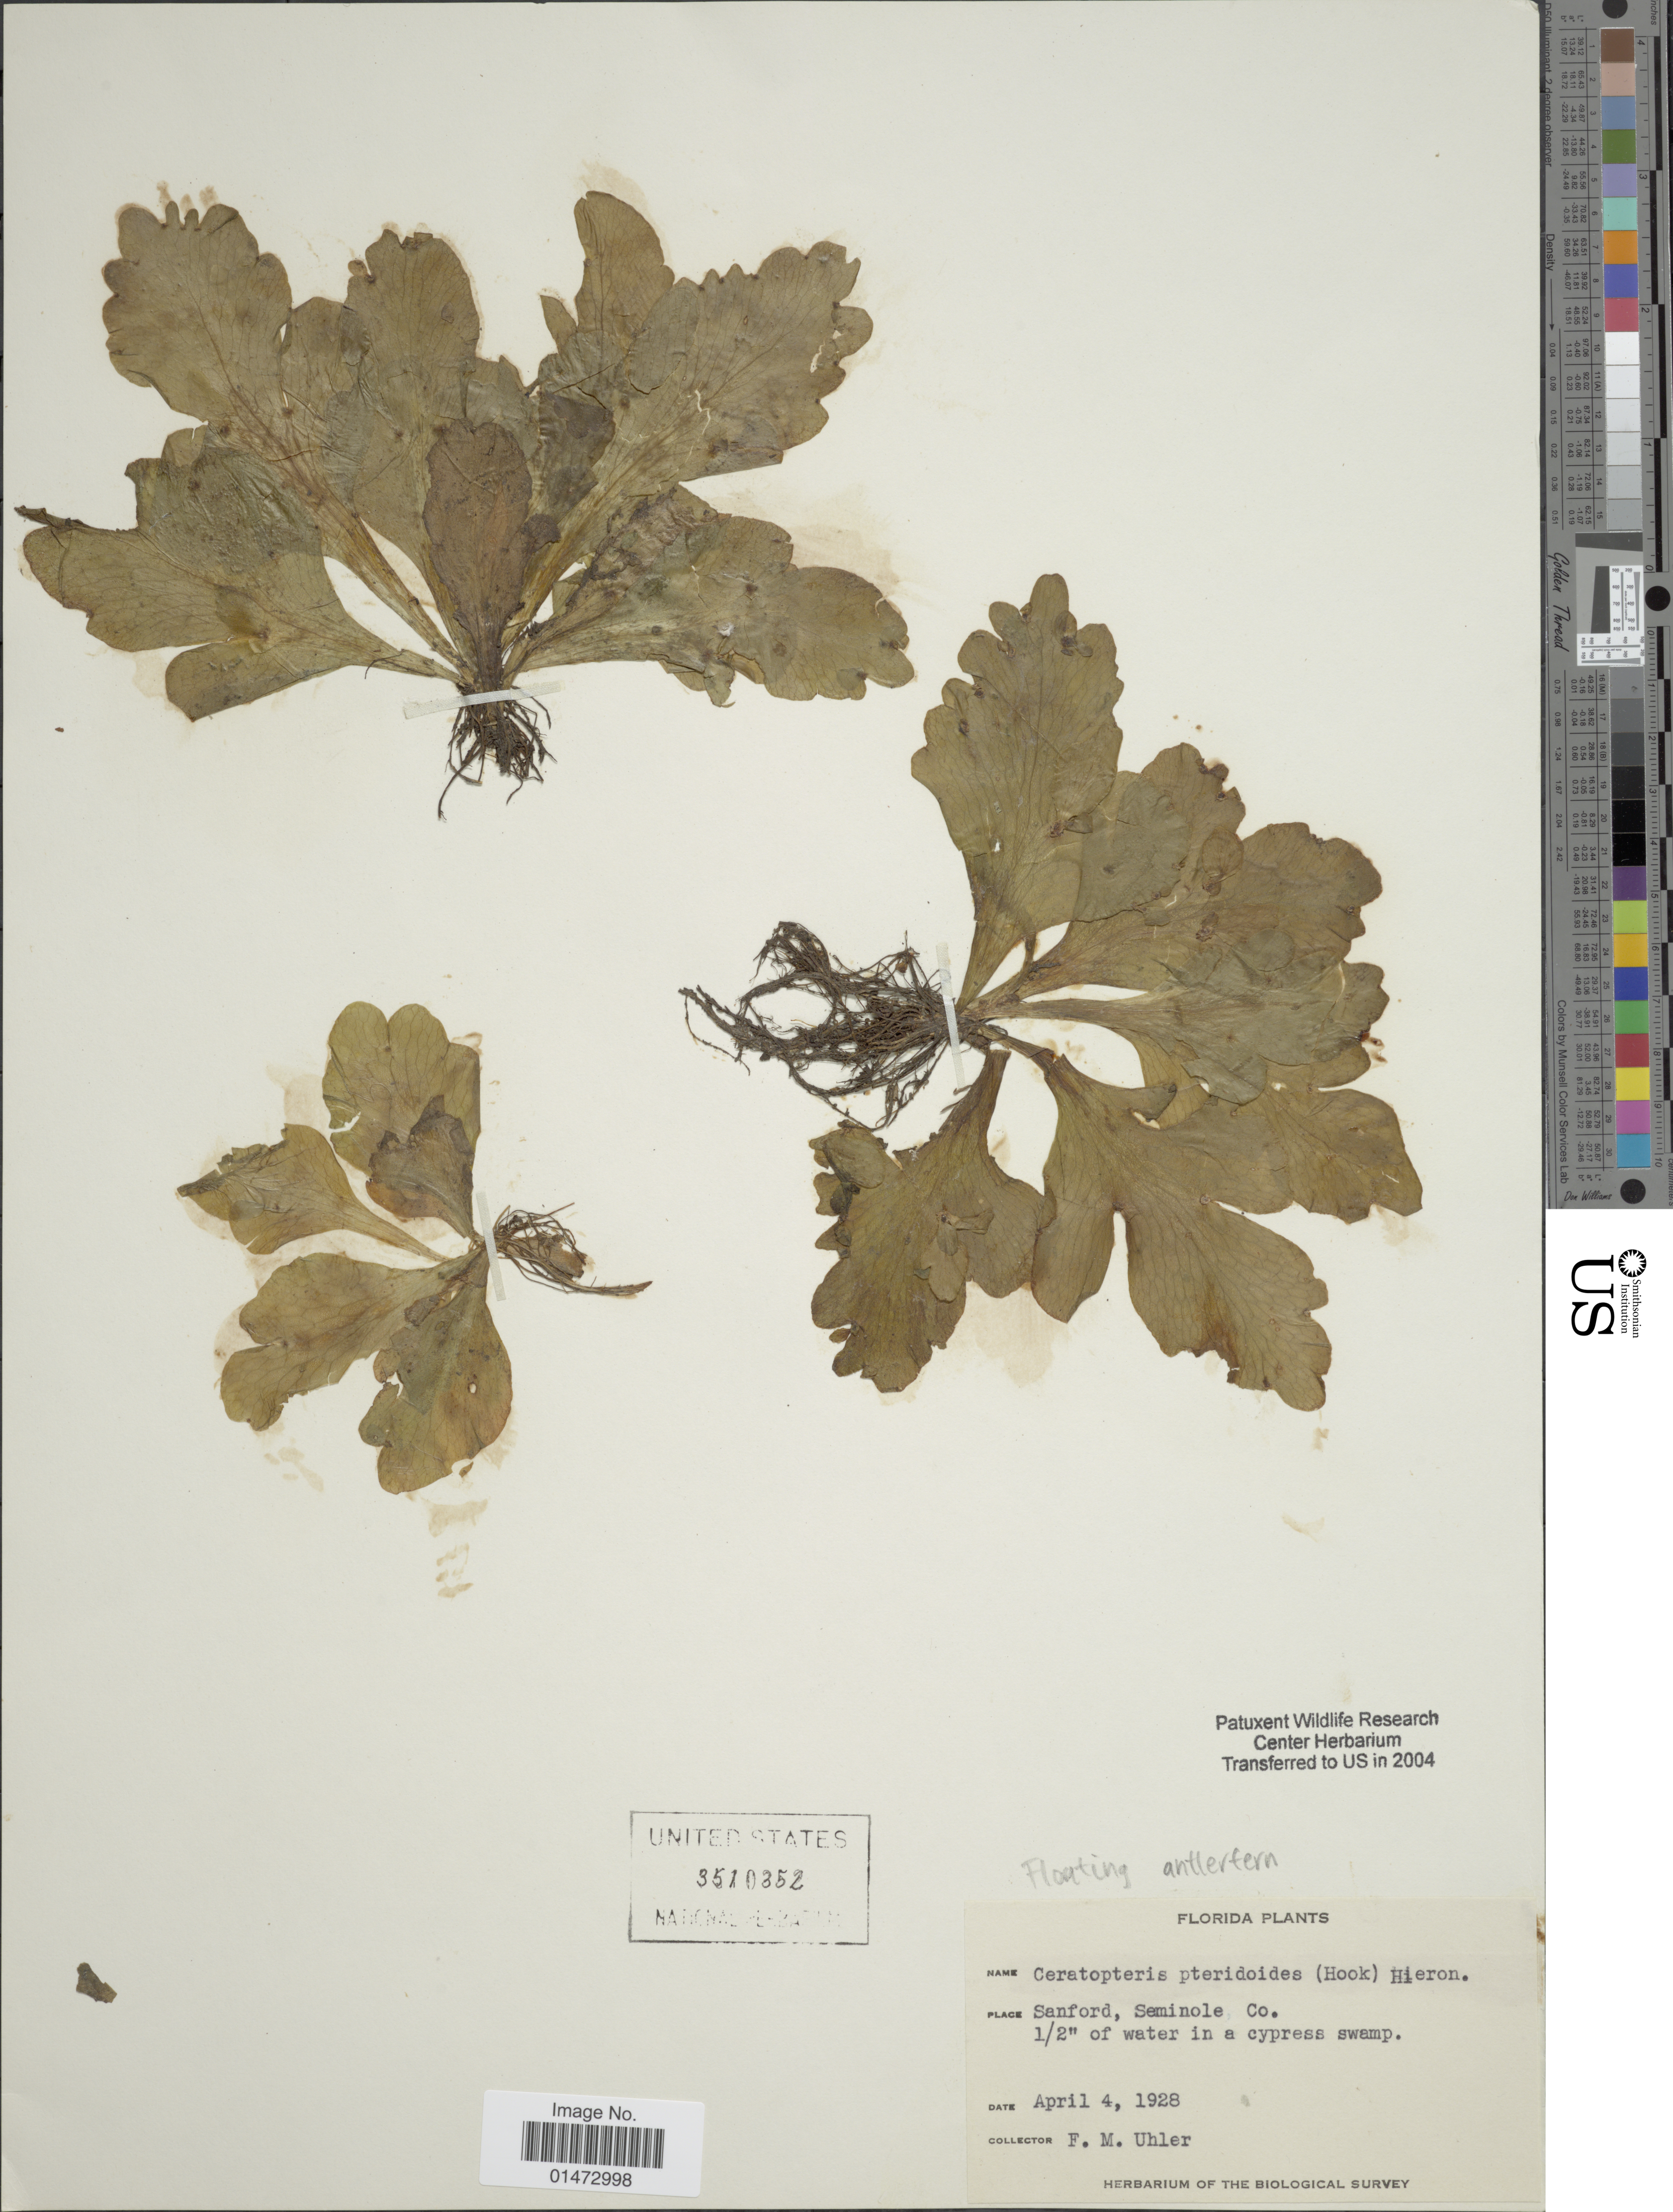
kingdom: Plantae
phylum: Tracheophyta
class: Polypodiopsida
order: Polypodiales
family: Pteridaceae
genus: Ceratopteris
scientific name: Ceratopteris pteridioides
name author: (Hook.) Hieron.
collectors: F. M. Uhler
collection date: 1928-04-04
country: United States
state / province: Florida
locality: Sanford, Seminole Co.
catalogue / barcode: US 3510352